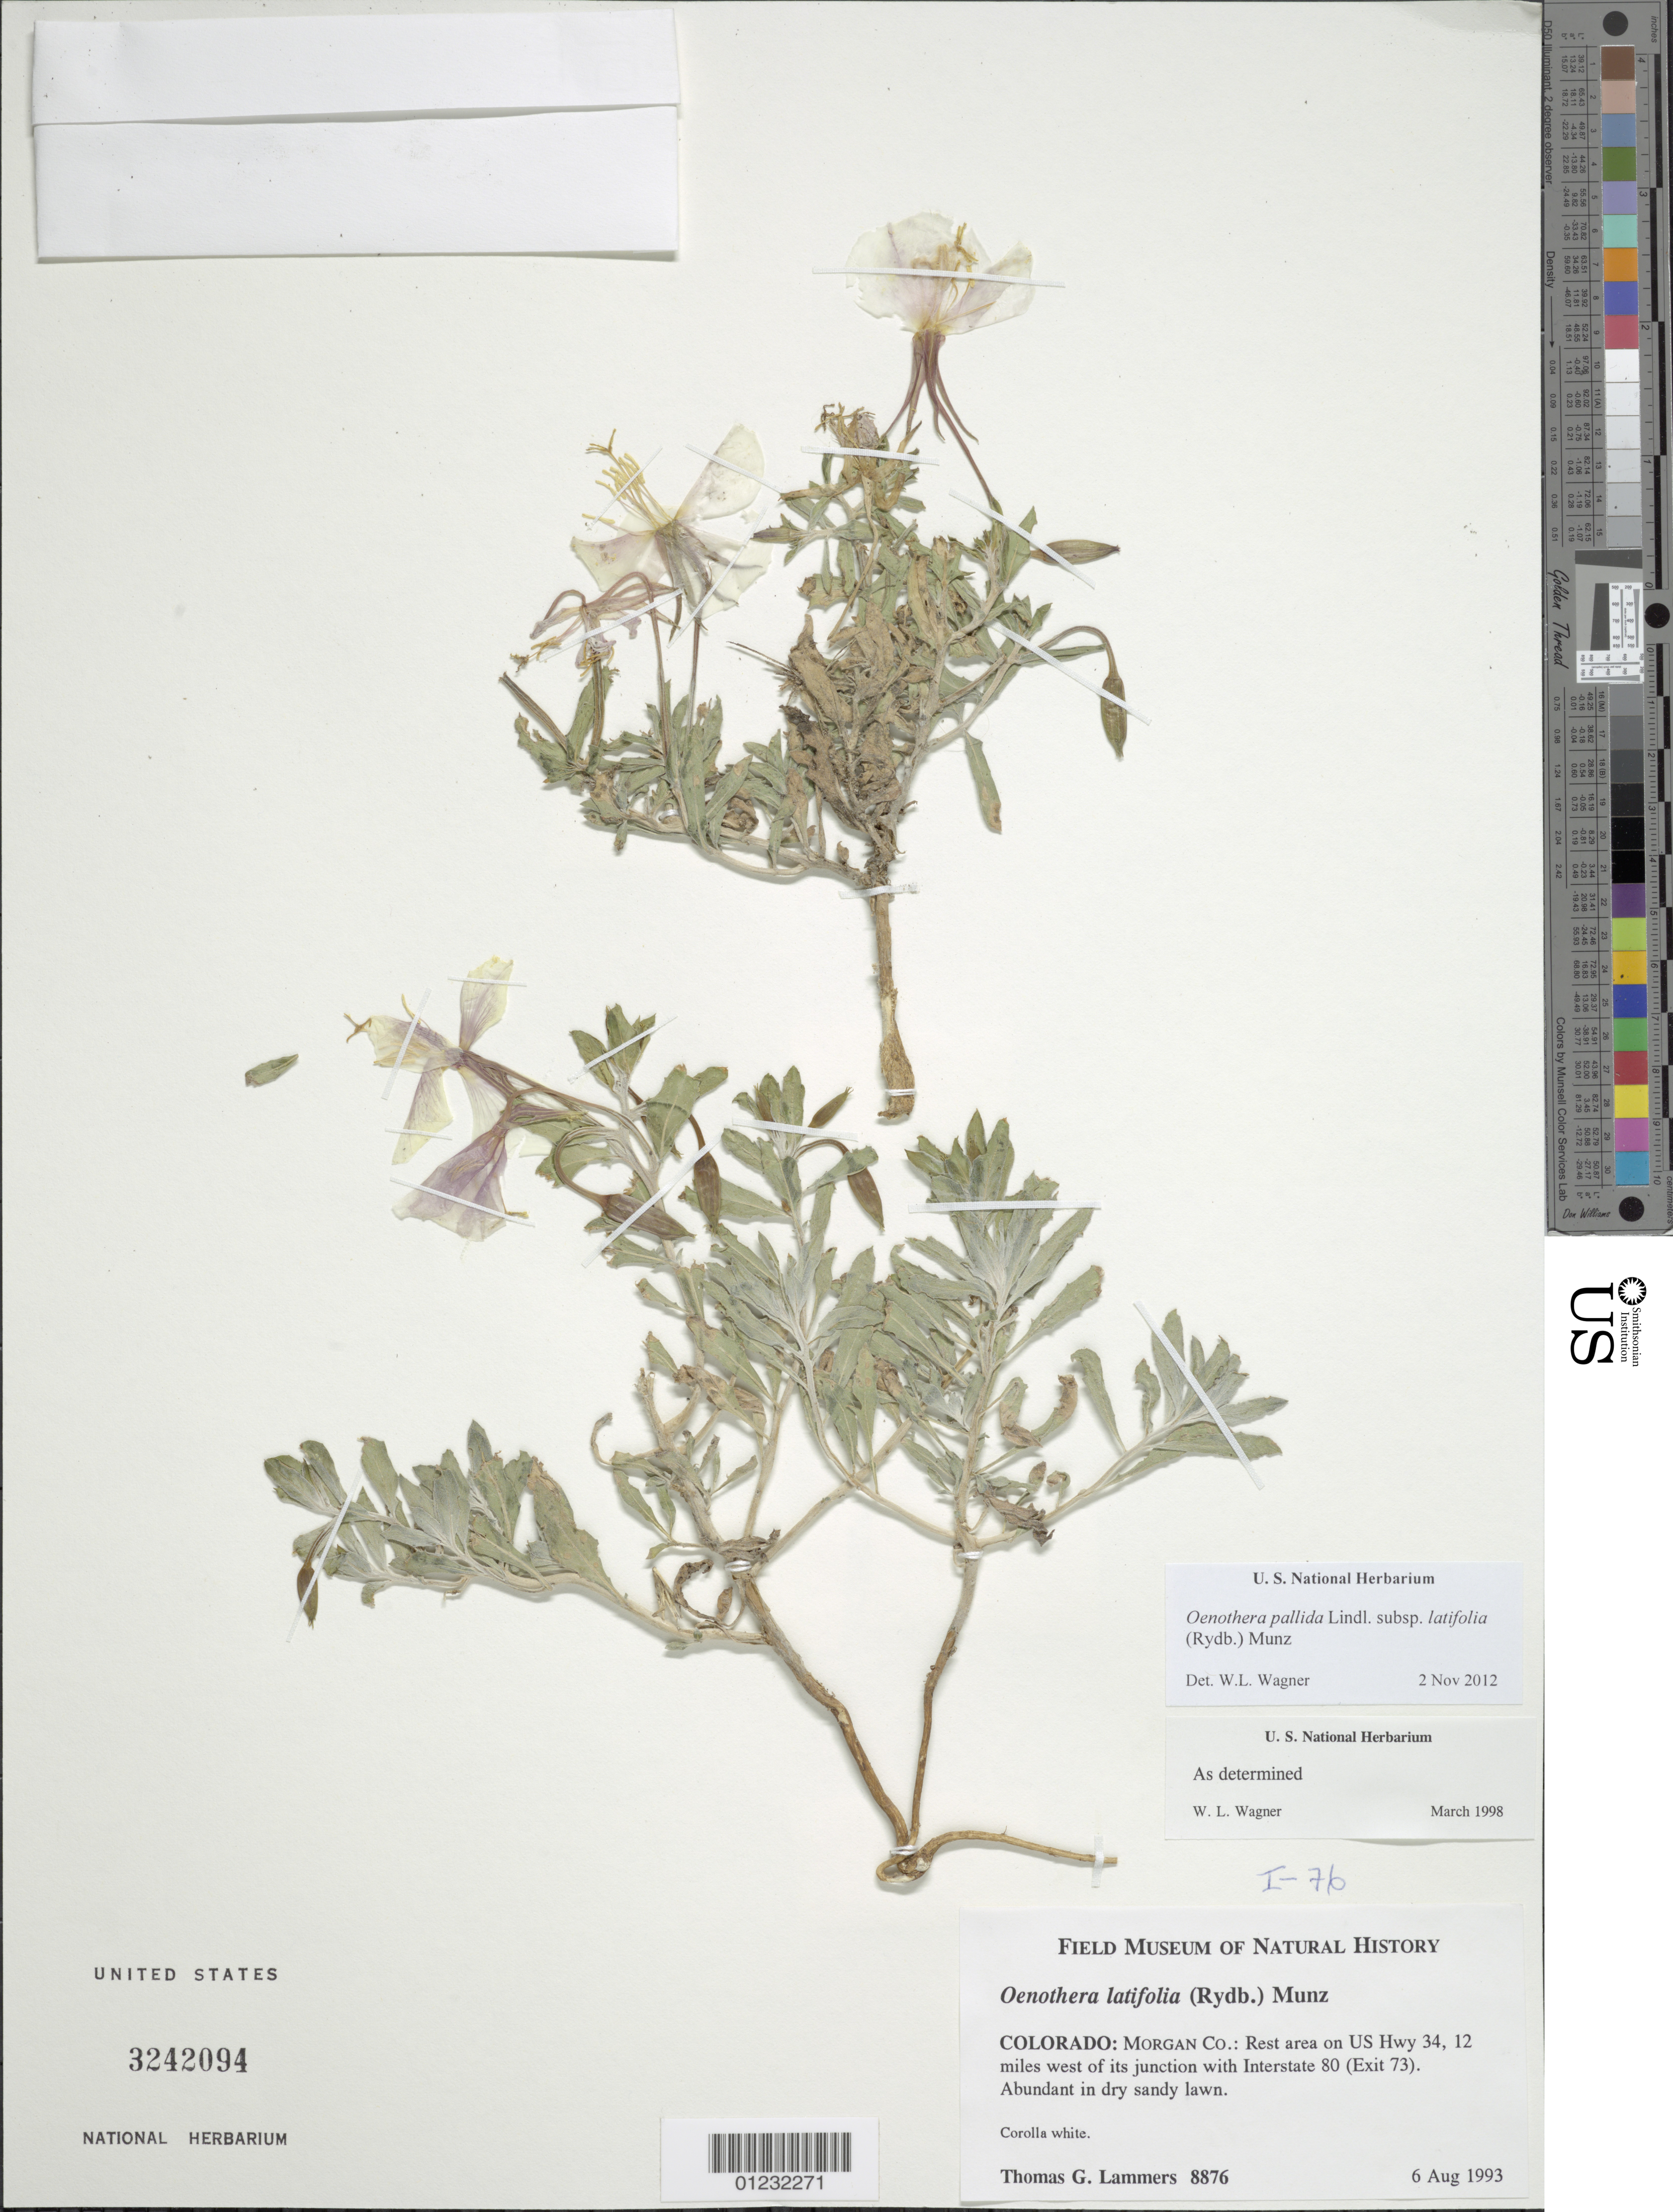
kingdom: Plantae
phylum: Tracheophyta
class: Magnoliopsida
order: Myrtales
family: Onagraceae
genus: Oenothera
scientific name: Oenothera pallida subsp. latifolia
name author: (Rydb.) Munz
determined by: Wagner, W. L., (BOT), Smithsonian Institution - National Museum of Natural History (UNITED STATES)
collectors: T. G. Lammers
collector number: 8876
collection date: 1993-08-06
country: United States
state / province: Colorado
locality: Rest area on US Hwy 34, 12 miles west of its junction with Interstate 80, Morgan Co.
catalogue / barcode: US 3242094